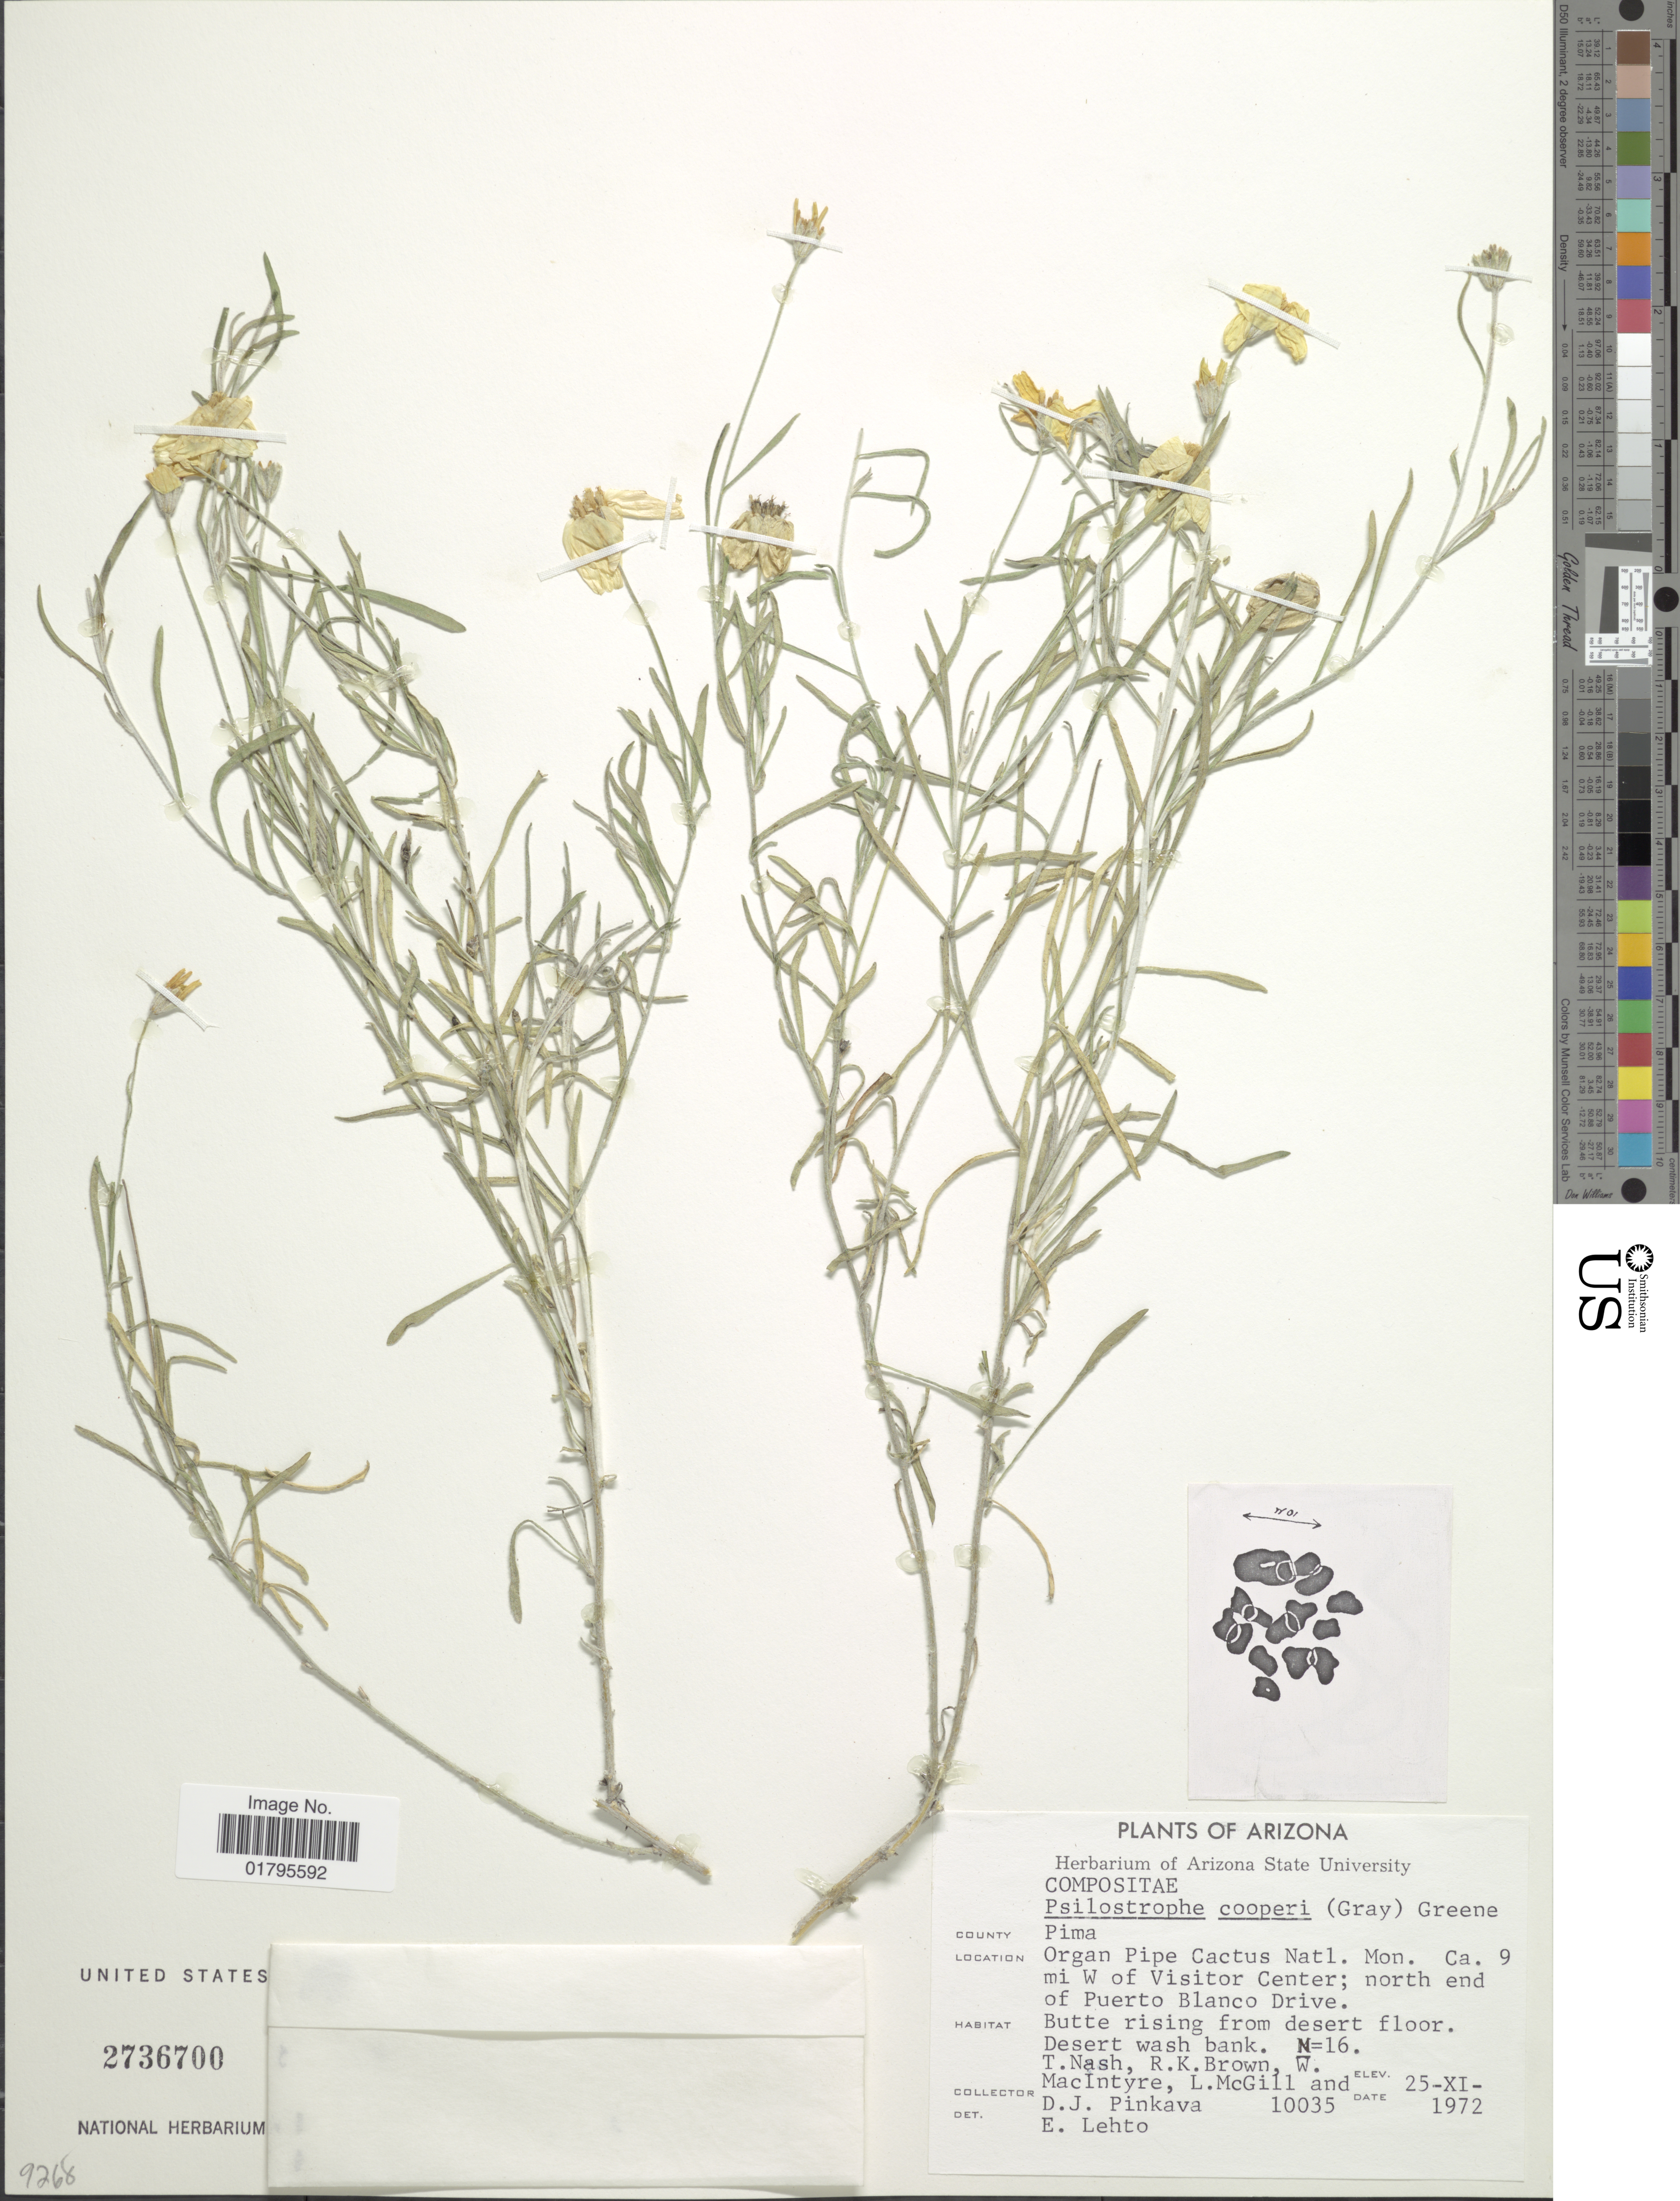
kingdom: Plantae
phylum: Tracheophyta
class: Magnoliopsida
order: Asterales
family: Asteraceae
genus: Psilostrophe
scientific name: Psilostrophe cooperi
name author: (A. Gray) Greene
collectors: T. Nash, R. K. Brown, W. Macintyre, L. McGill & D. J. Pinkava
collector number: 10035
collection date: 1972-11-25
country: United States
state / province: Arizona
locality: Organ Pipe Cactus Natl. MOn. 9 mi W of Visitor Center, north end of Puerto Blanco Drive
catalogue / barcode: US 2736700